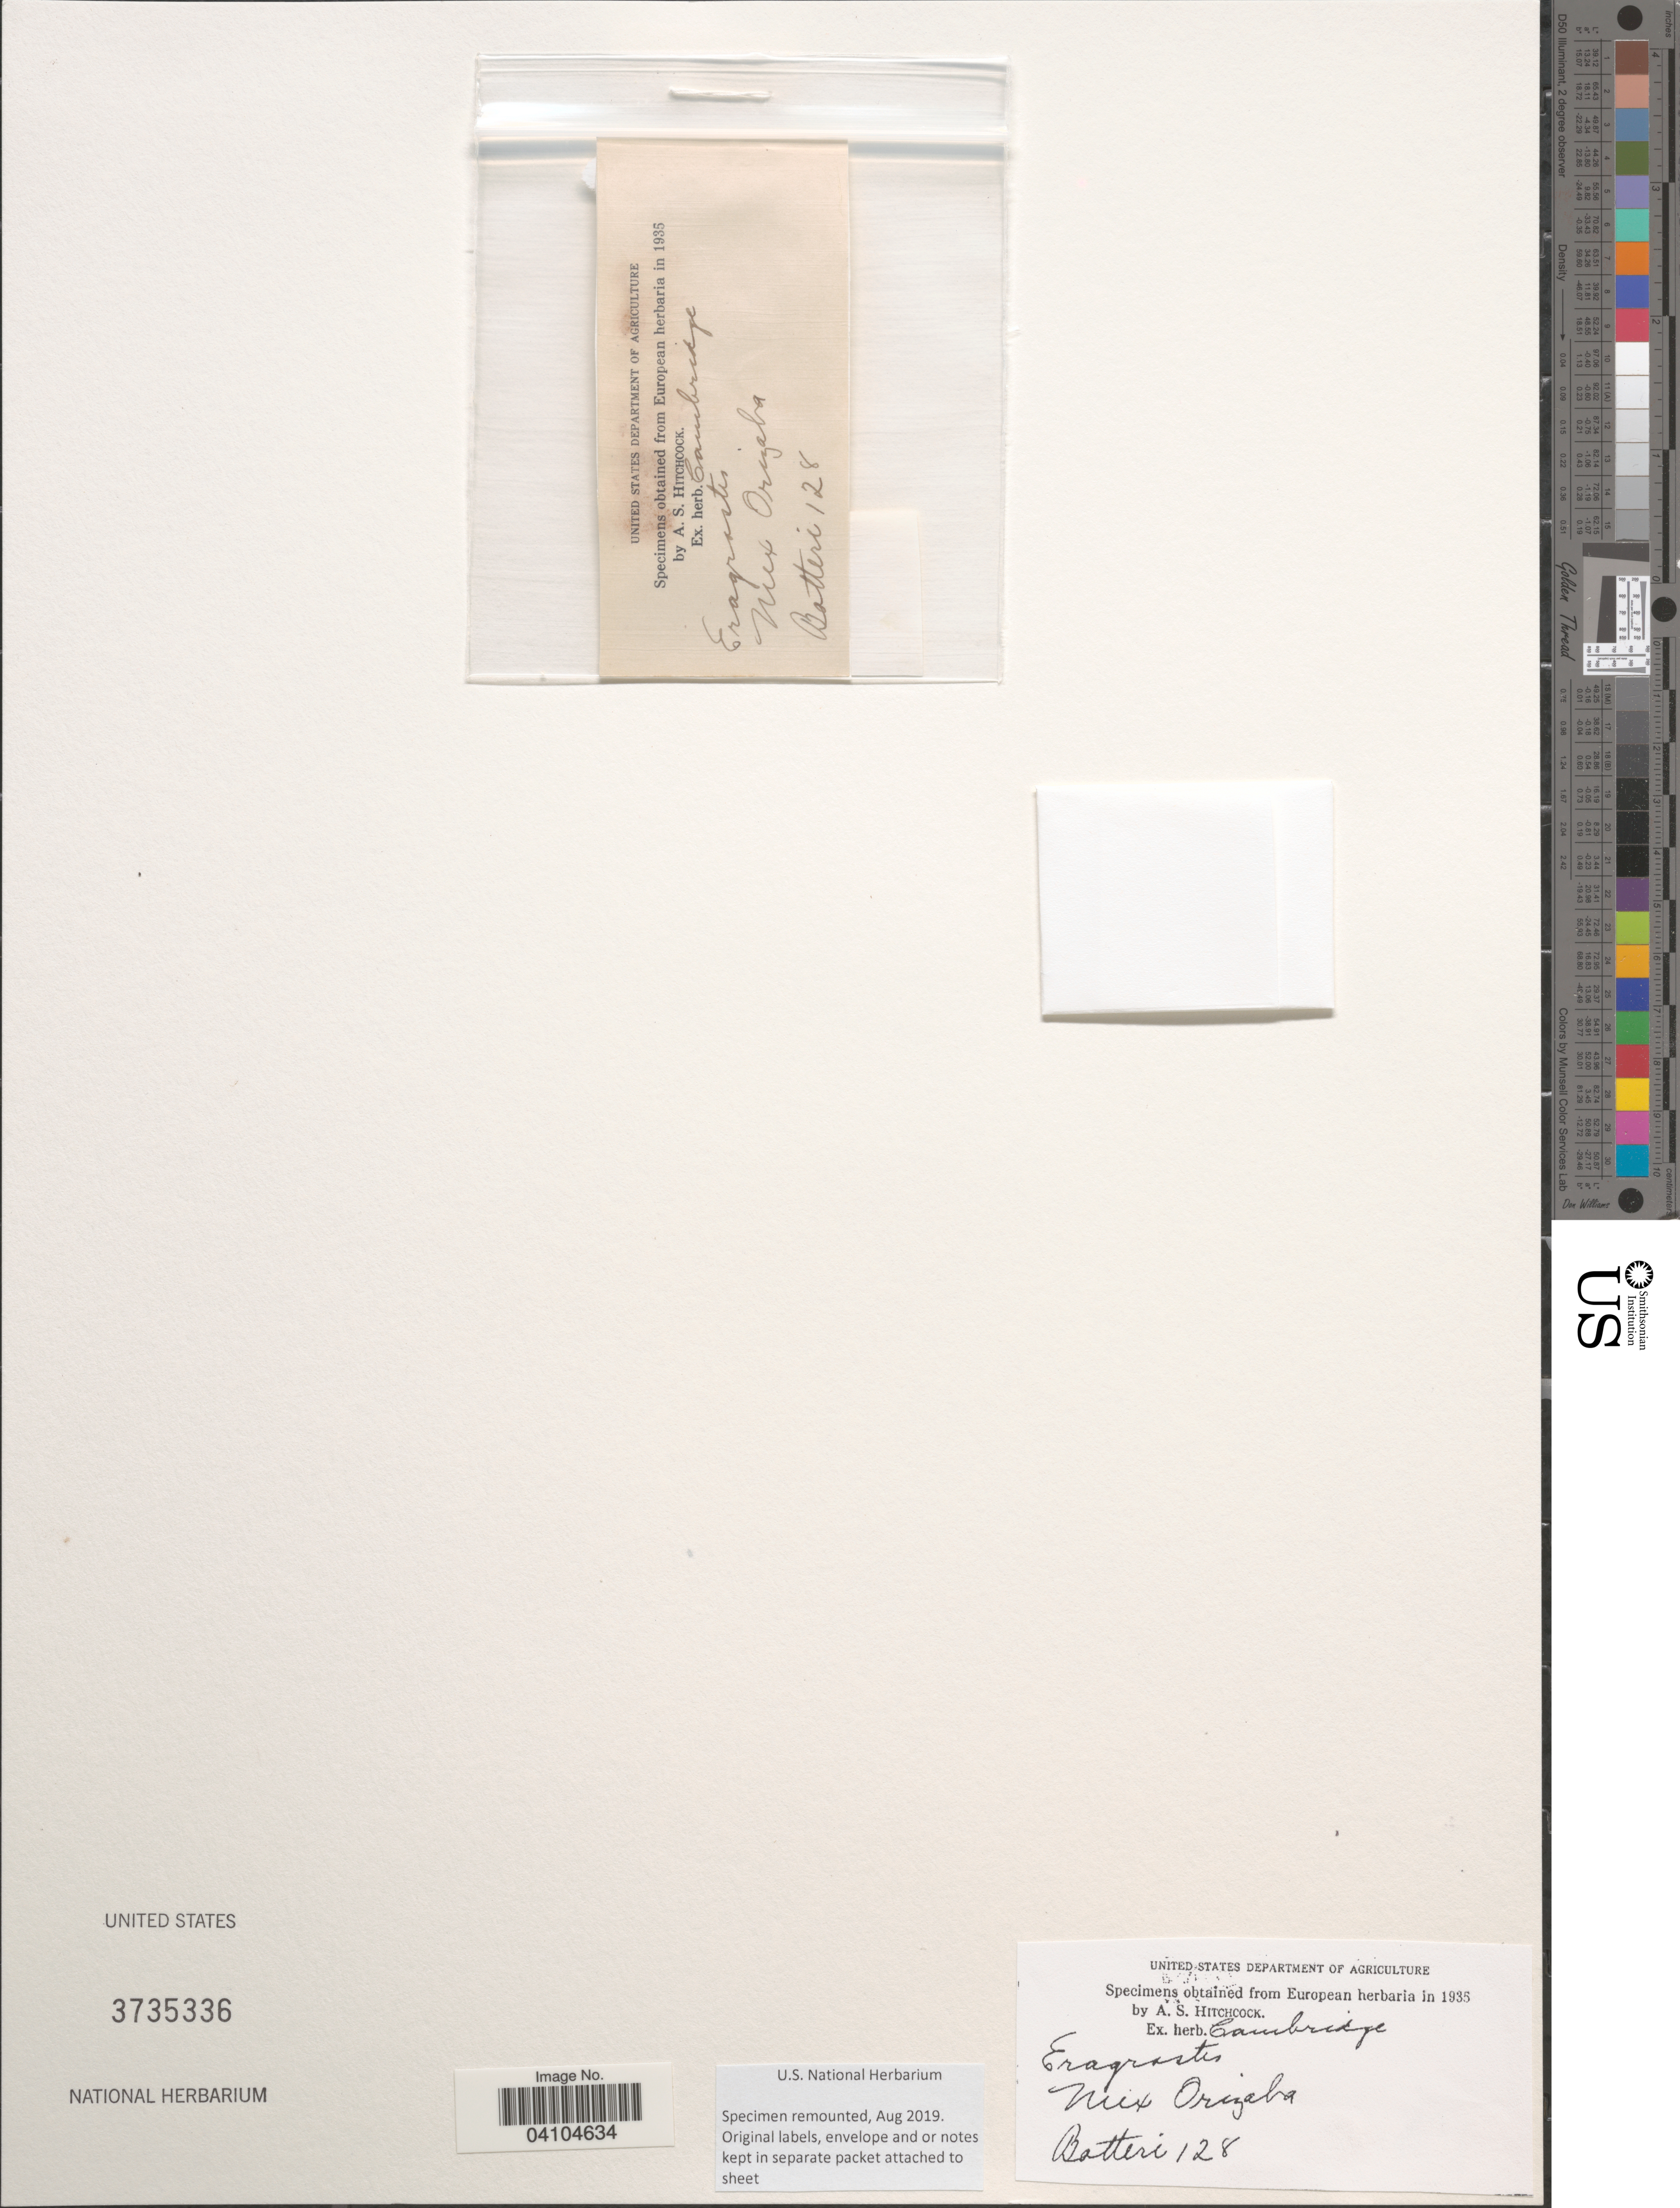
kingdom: Plantae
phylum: Tracheophyta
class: Liliopsida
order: Poales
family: Poaceae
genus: Eragrostis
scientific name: Eragrostis sp.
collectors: -. Botteri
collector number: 128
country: Mexico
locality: Orizaba.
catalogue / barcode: US 3735336